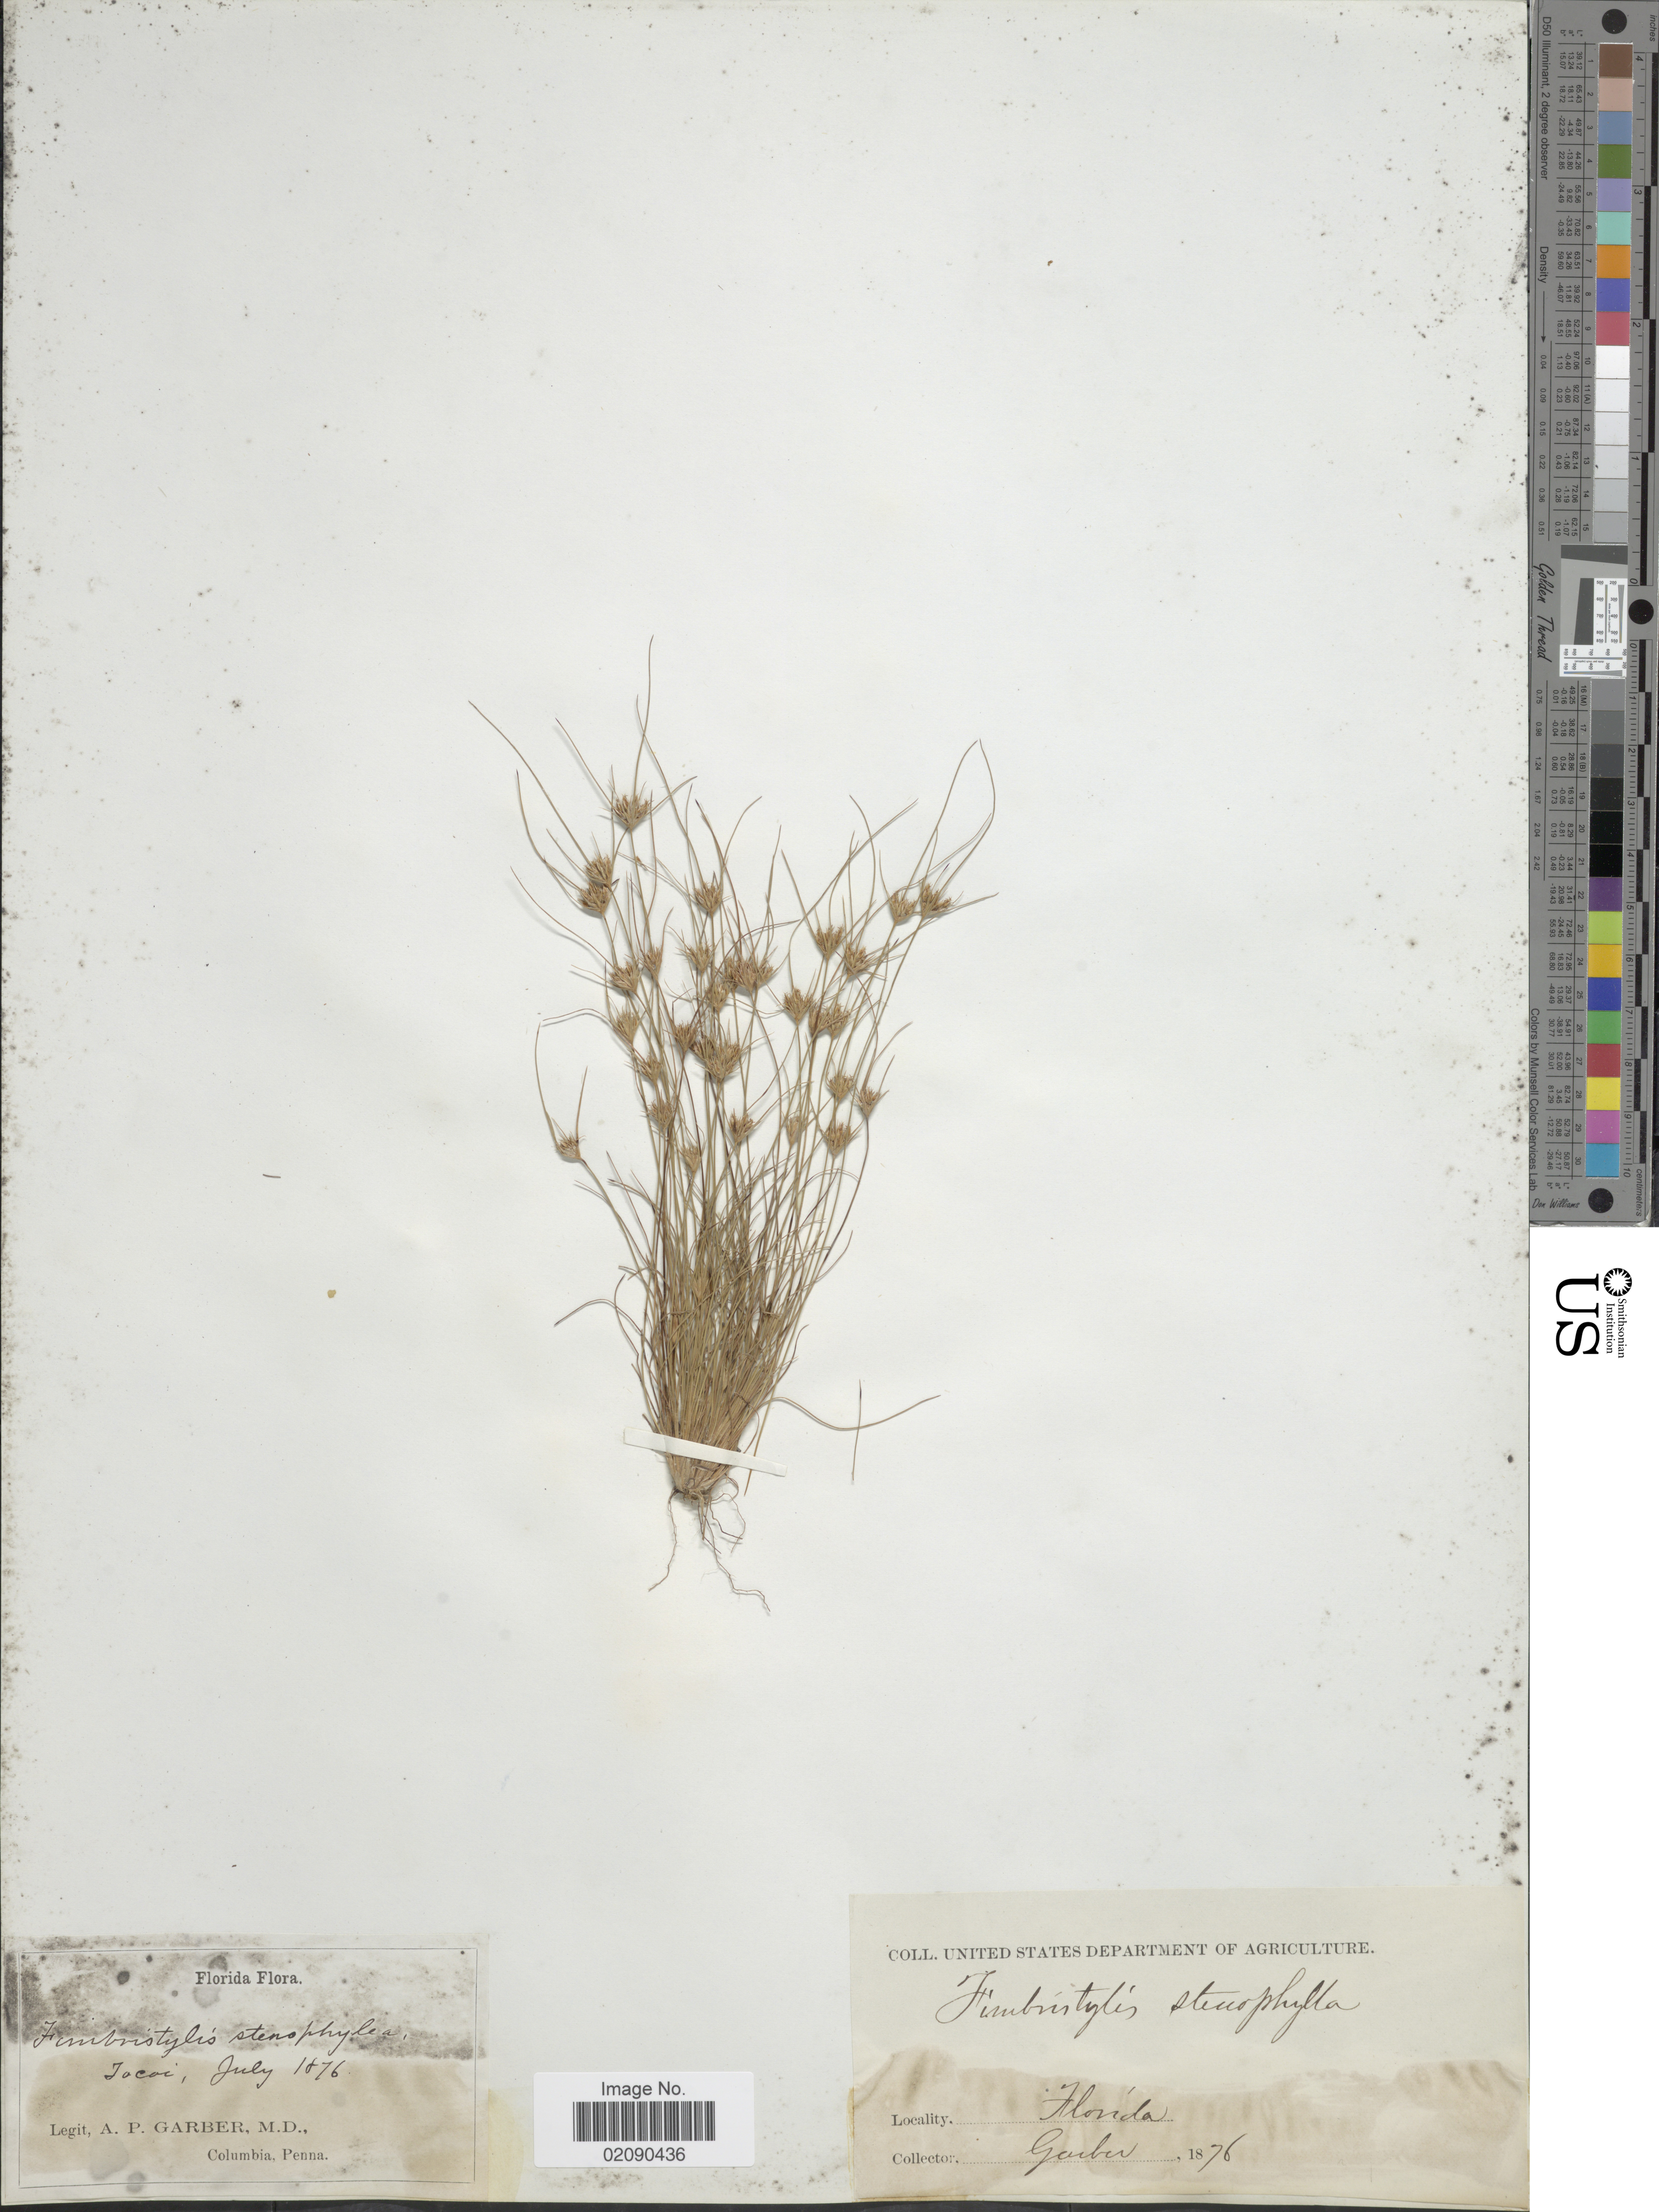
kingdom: Plantae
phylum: Tracheophyta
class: Liliopsida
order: Poales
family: Cyperaceae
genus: Bulbostylis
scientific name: Bulbostylis stenophylla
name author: (Elliott) C.B. Clarke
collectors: A. P. Garber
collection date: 1876-07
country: United States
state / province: Florida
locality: Jocoi